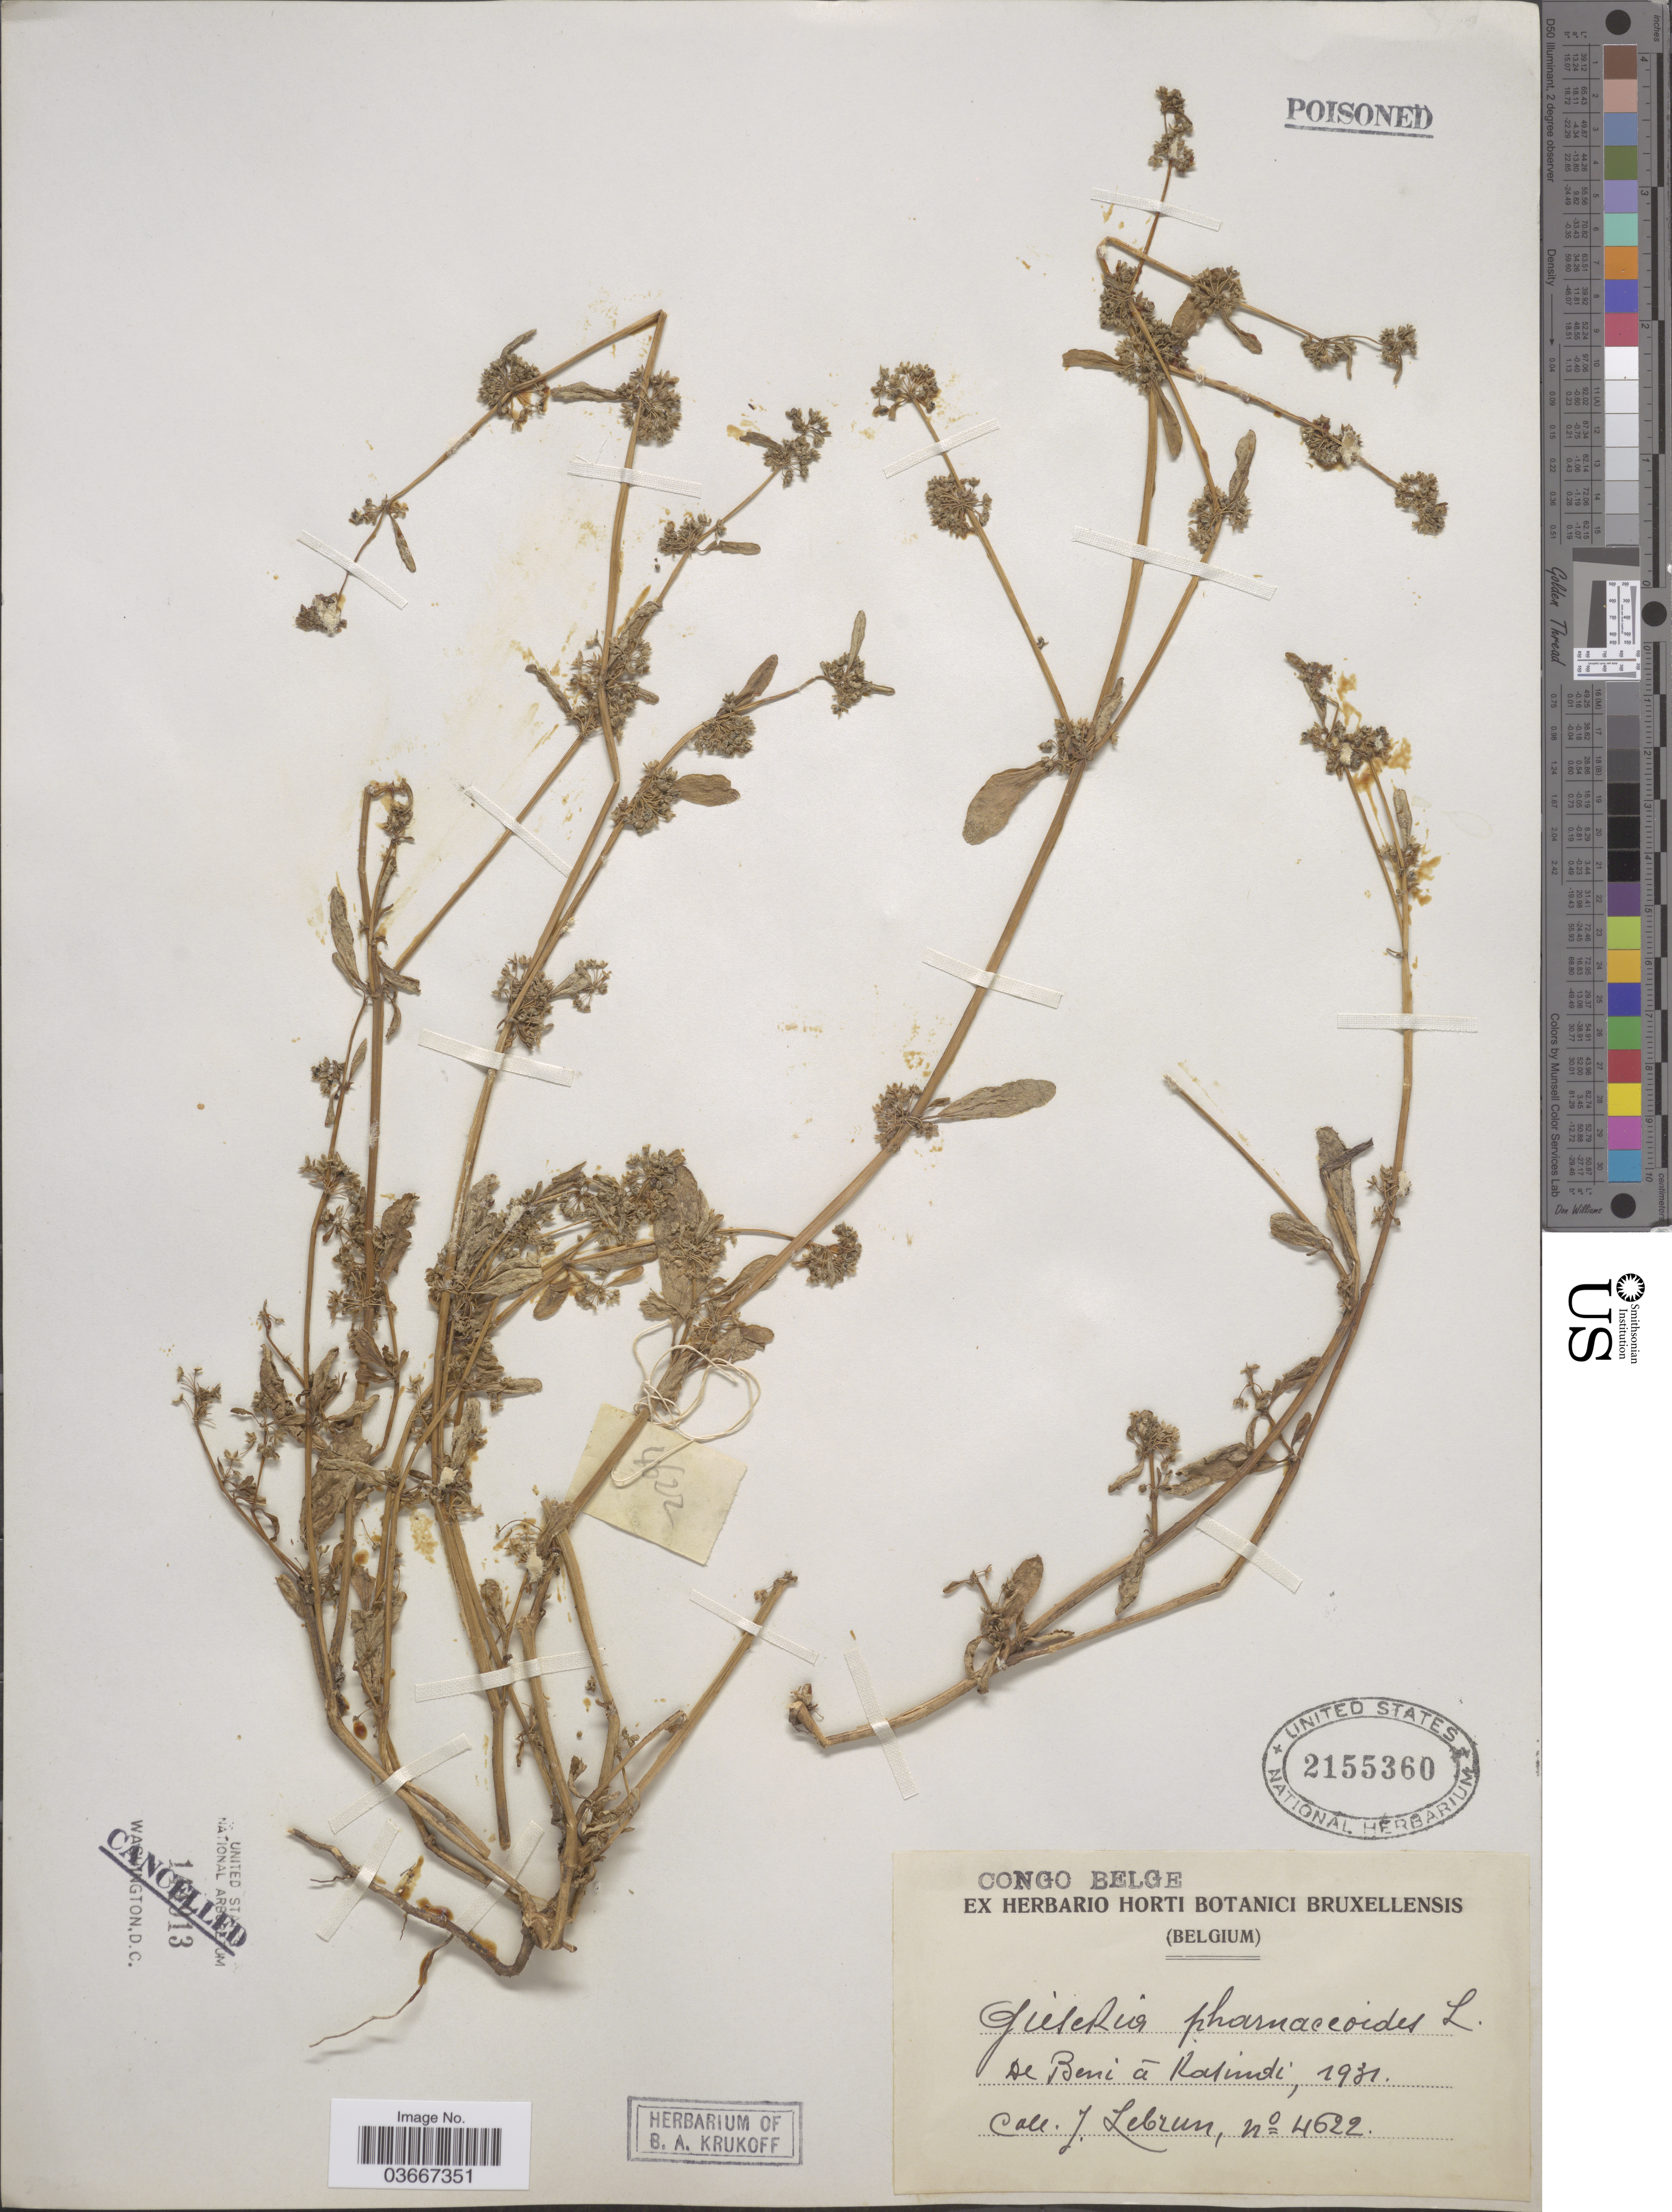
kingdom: Plantae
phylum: Tracheophyta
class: Magnoliopsida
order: Caryophyllales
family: Gisekiaceae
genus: Gisekia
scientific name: Gisekia pharnaceoides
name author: L.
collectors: J. A. Lebrun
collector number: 4622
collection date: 1931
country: Congo, Democratic Republic of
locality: De Beni á Kasindi.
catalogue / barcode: US 2155360